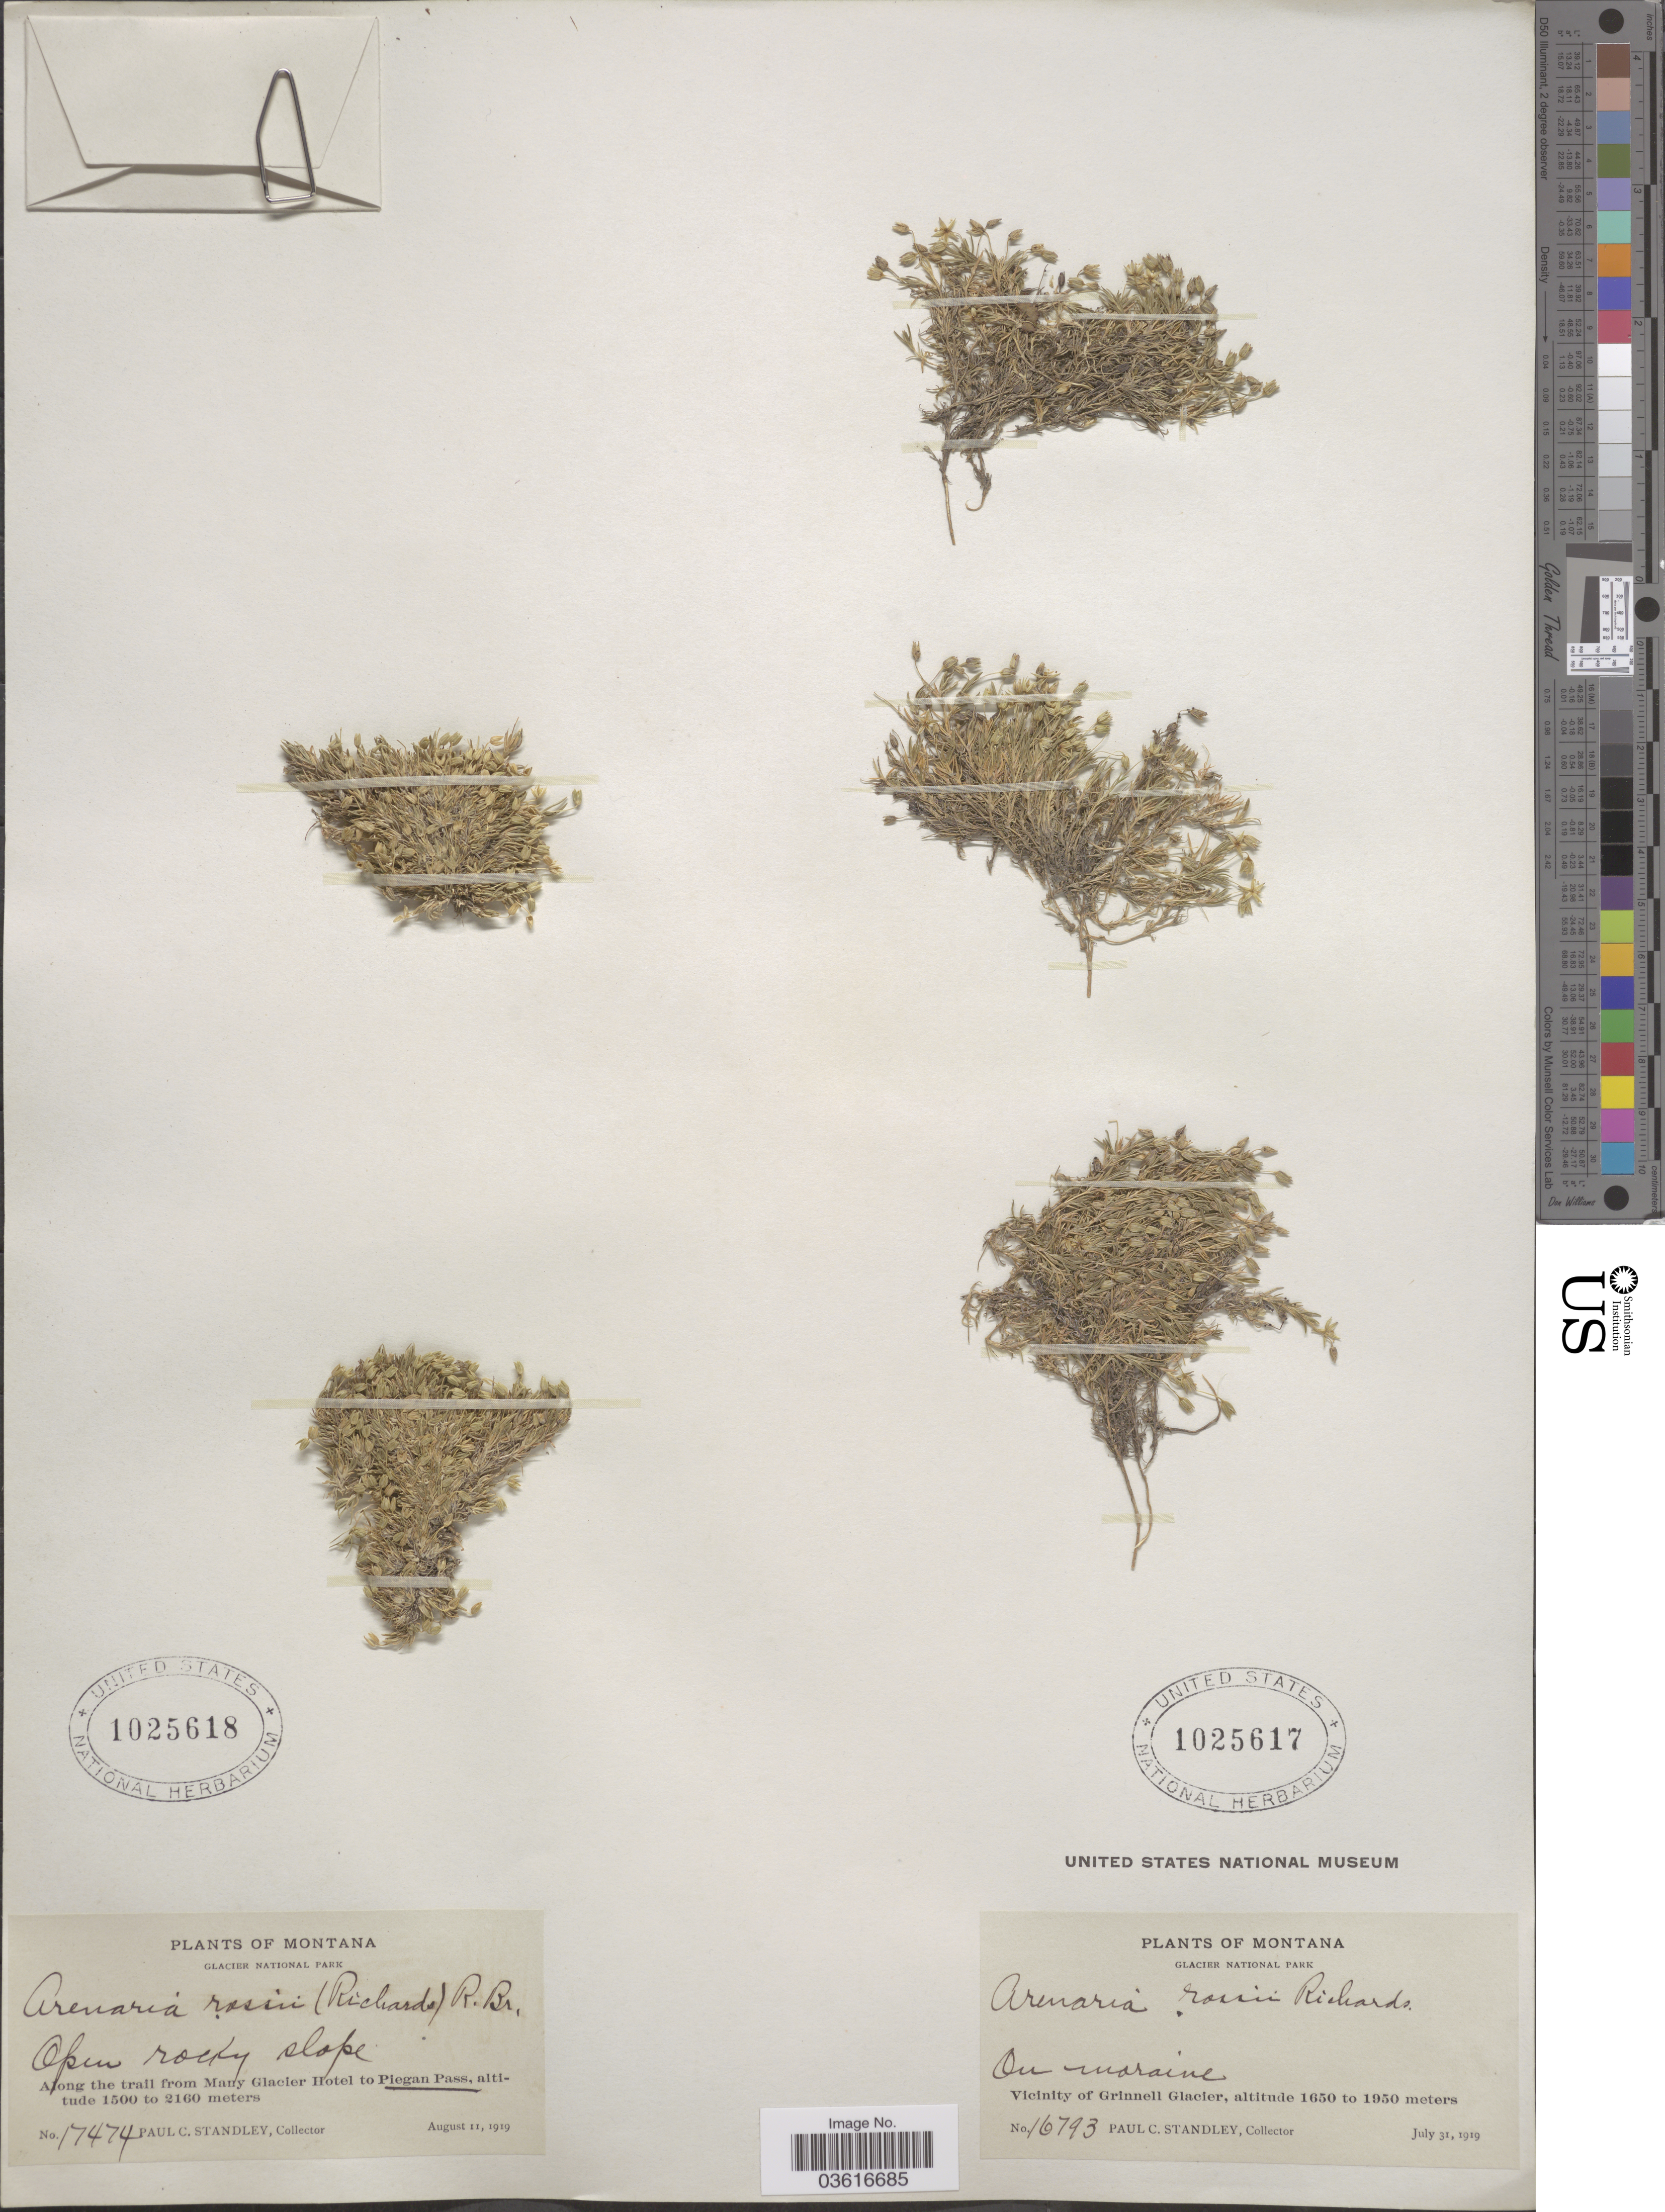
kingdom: Plantae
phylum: Tracheophyta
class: Magnoliopsida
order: Caryophyllales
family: Caryophyllaceae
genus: Minuartia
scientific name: Minuartia rossii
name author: (R. Br. ex Richardson) Graebn.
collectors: P. C. Standley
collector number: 17474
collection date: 1919-08-11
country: United States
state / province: Montana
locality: Glacier National Park. Alogn the trail from Many Glacier Hotel to Piegan Pass.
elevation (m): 1500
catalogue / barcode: US 1025618